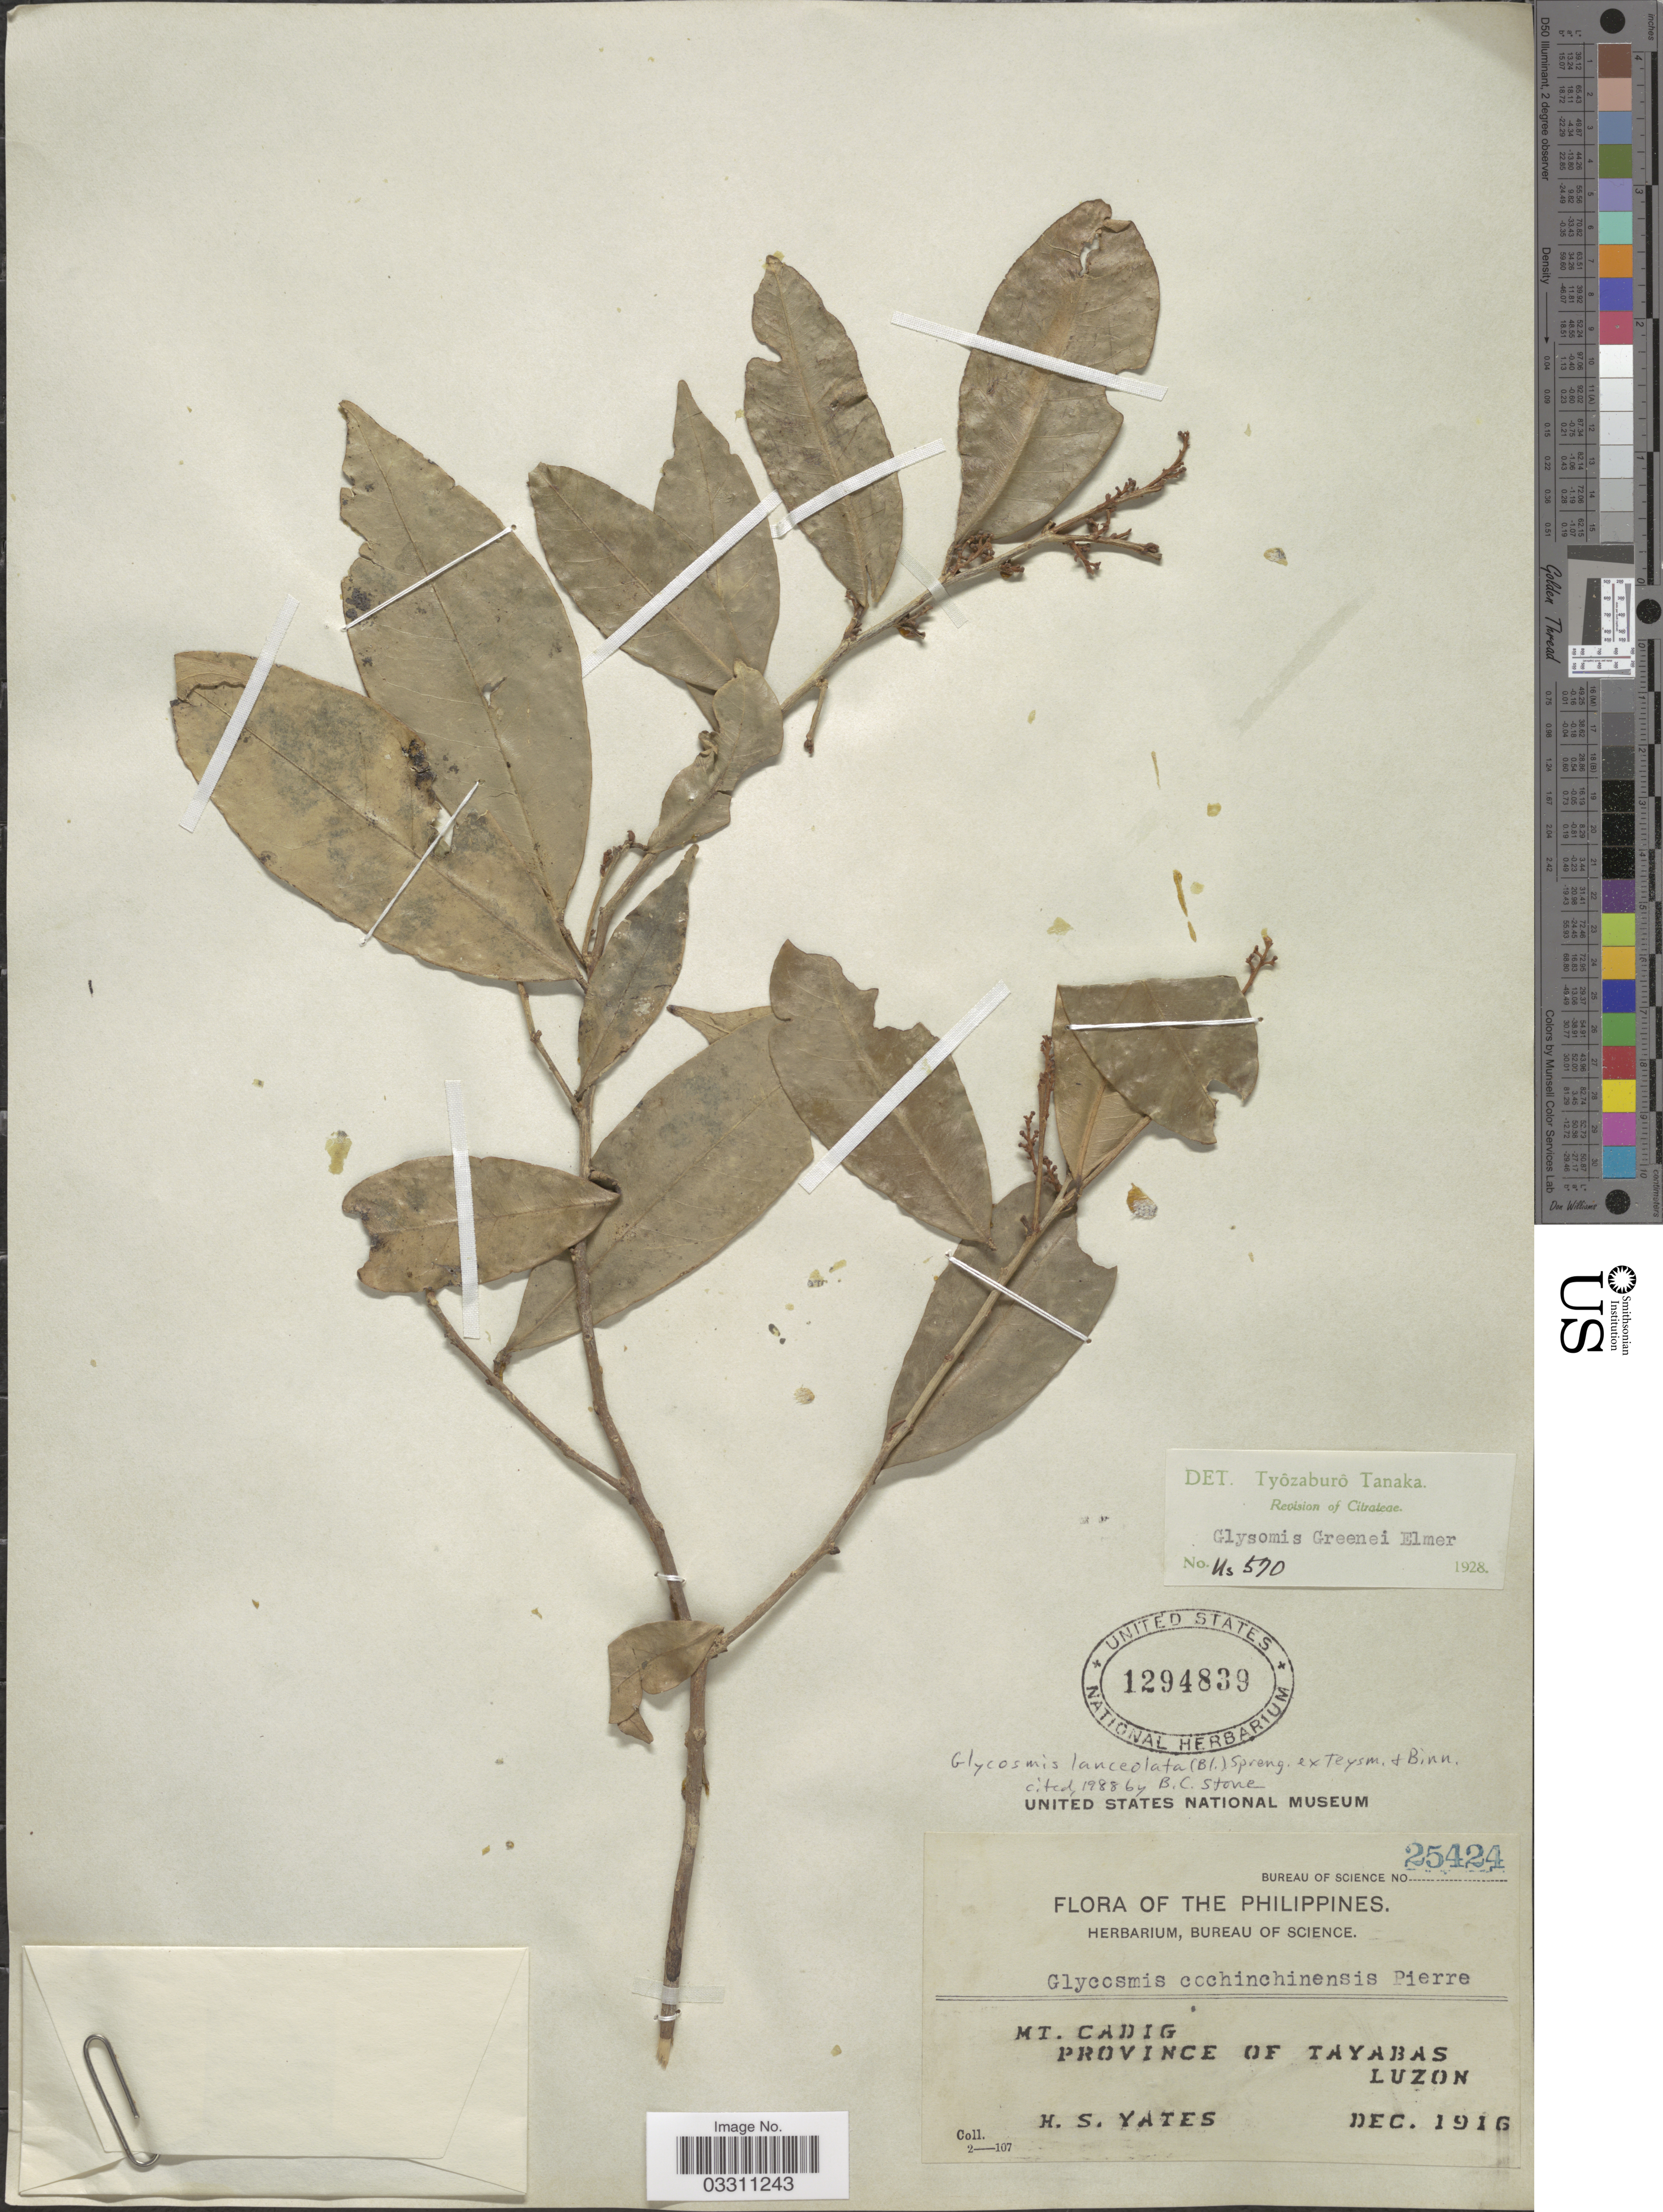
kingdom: Plantae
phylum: Tracheophyta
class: Magnoliopsida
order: Sapindales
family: Rutaceae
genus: Glycosmis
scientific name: Glycosmis lanceolata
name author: (Blume) Spreng. ex Teysm. & Binn.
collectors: H. S. Yates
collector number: Bureau of Science 25424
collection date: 1916-12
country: Philippines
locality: Mt. Cadig. Province of Tayabas. Luzon.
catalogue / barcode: US 1294839